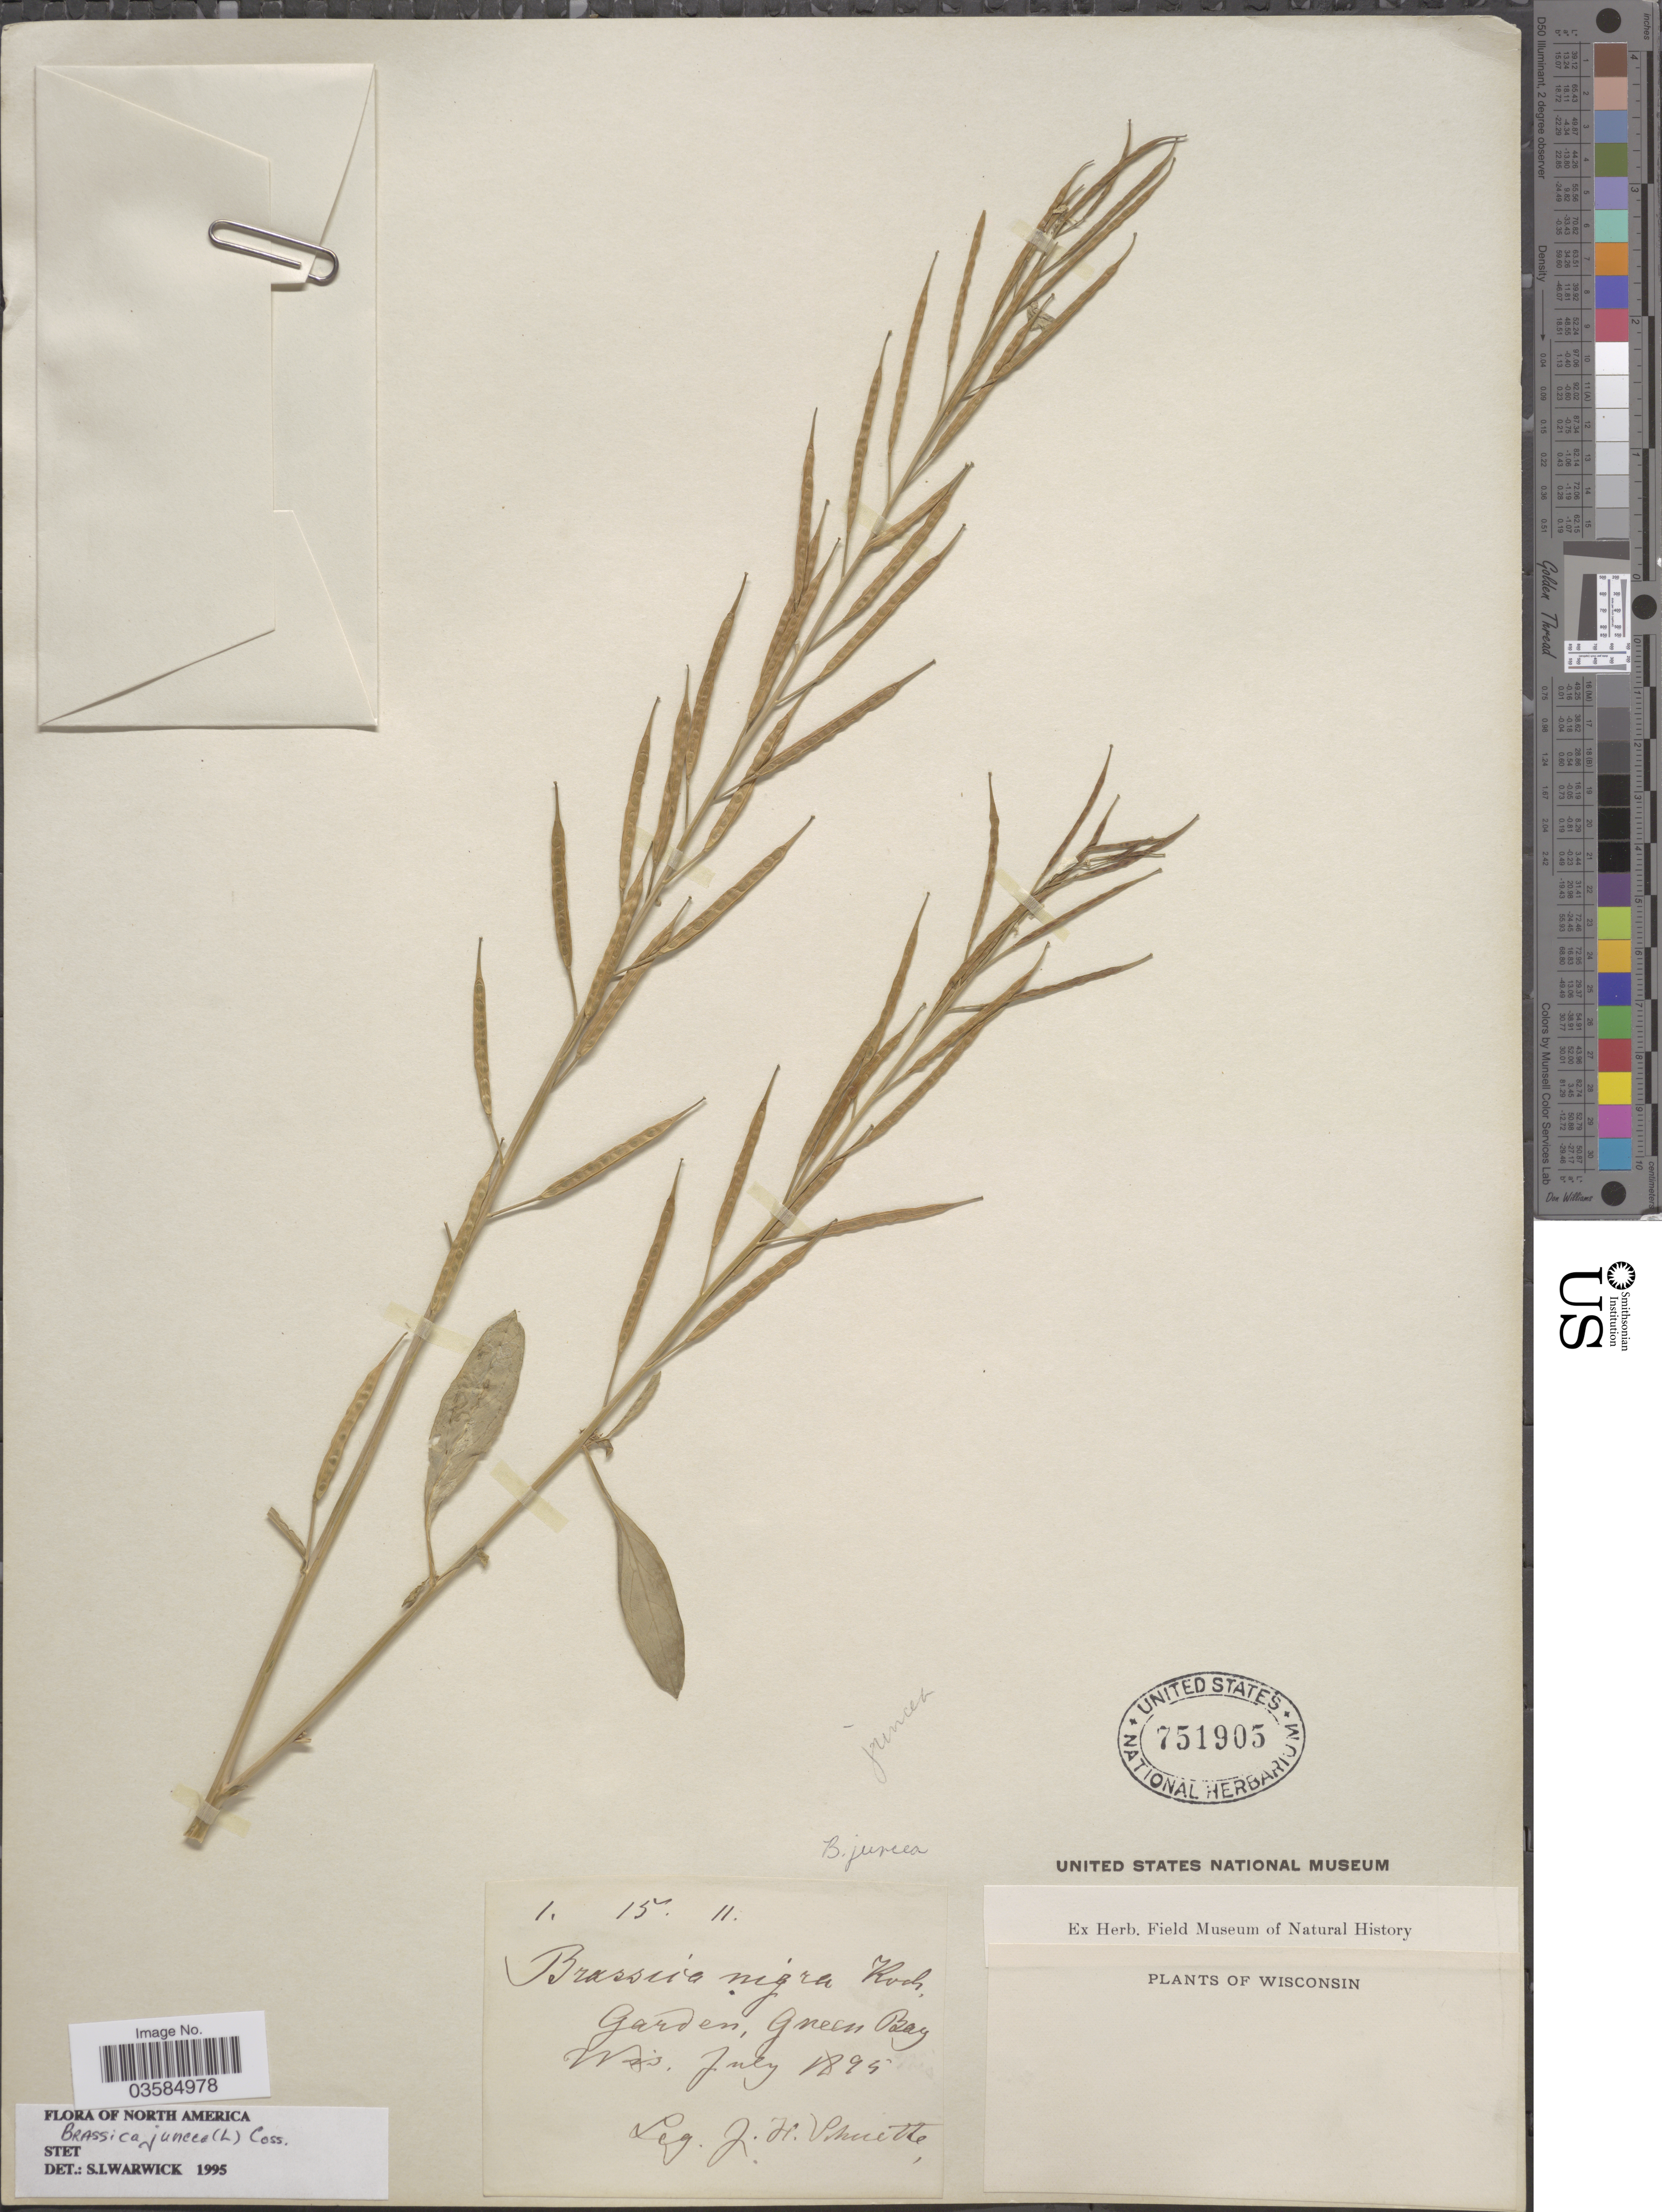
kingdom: Plantae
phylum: Tracheophyta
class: Magnoliopsida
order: Brassicales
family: Brassicaceae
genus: Brassica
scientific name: Brassica juncea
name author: (L.) Czern.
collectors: J. H. Schuette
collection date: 1895-07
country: United States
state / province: Wisconsin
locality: Garden, Green Bay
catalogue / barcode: US 751905